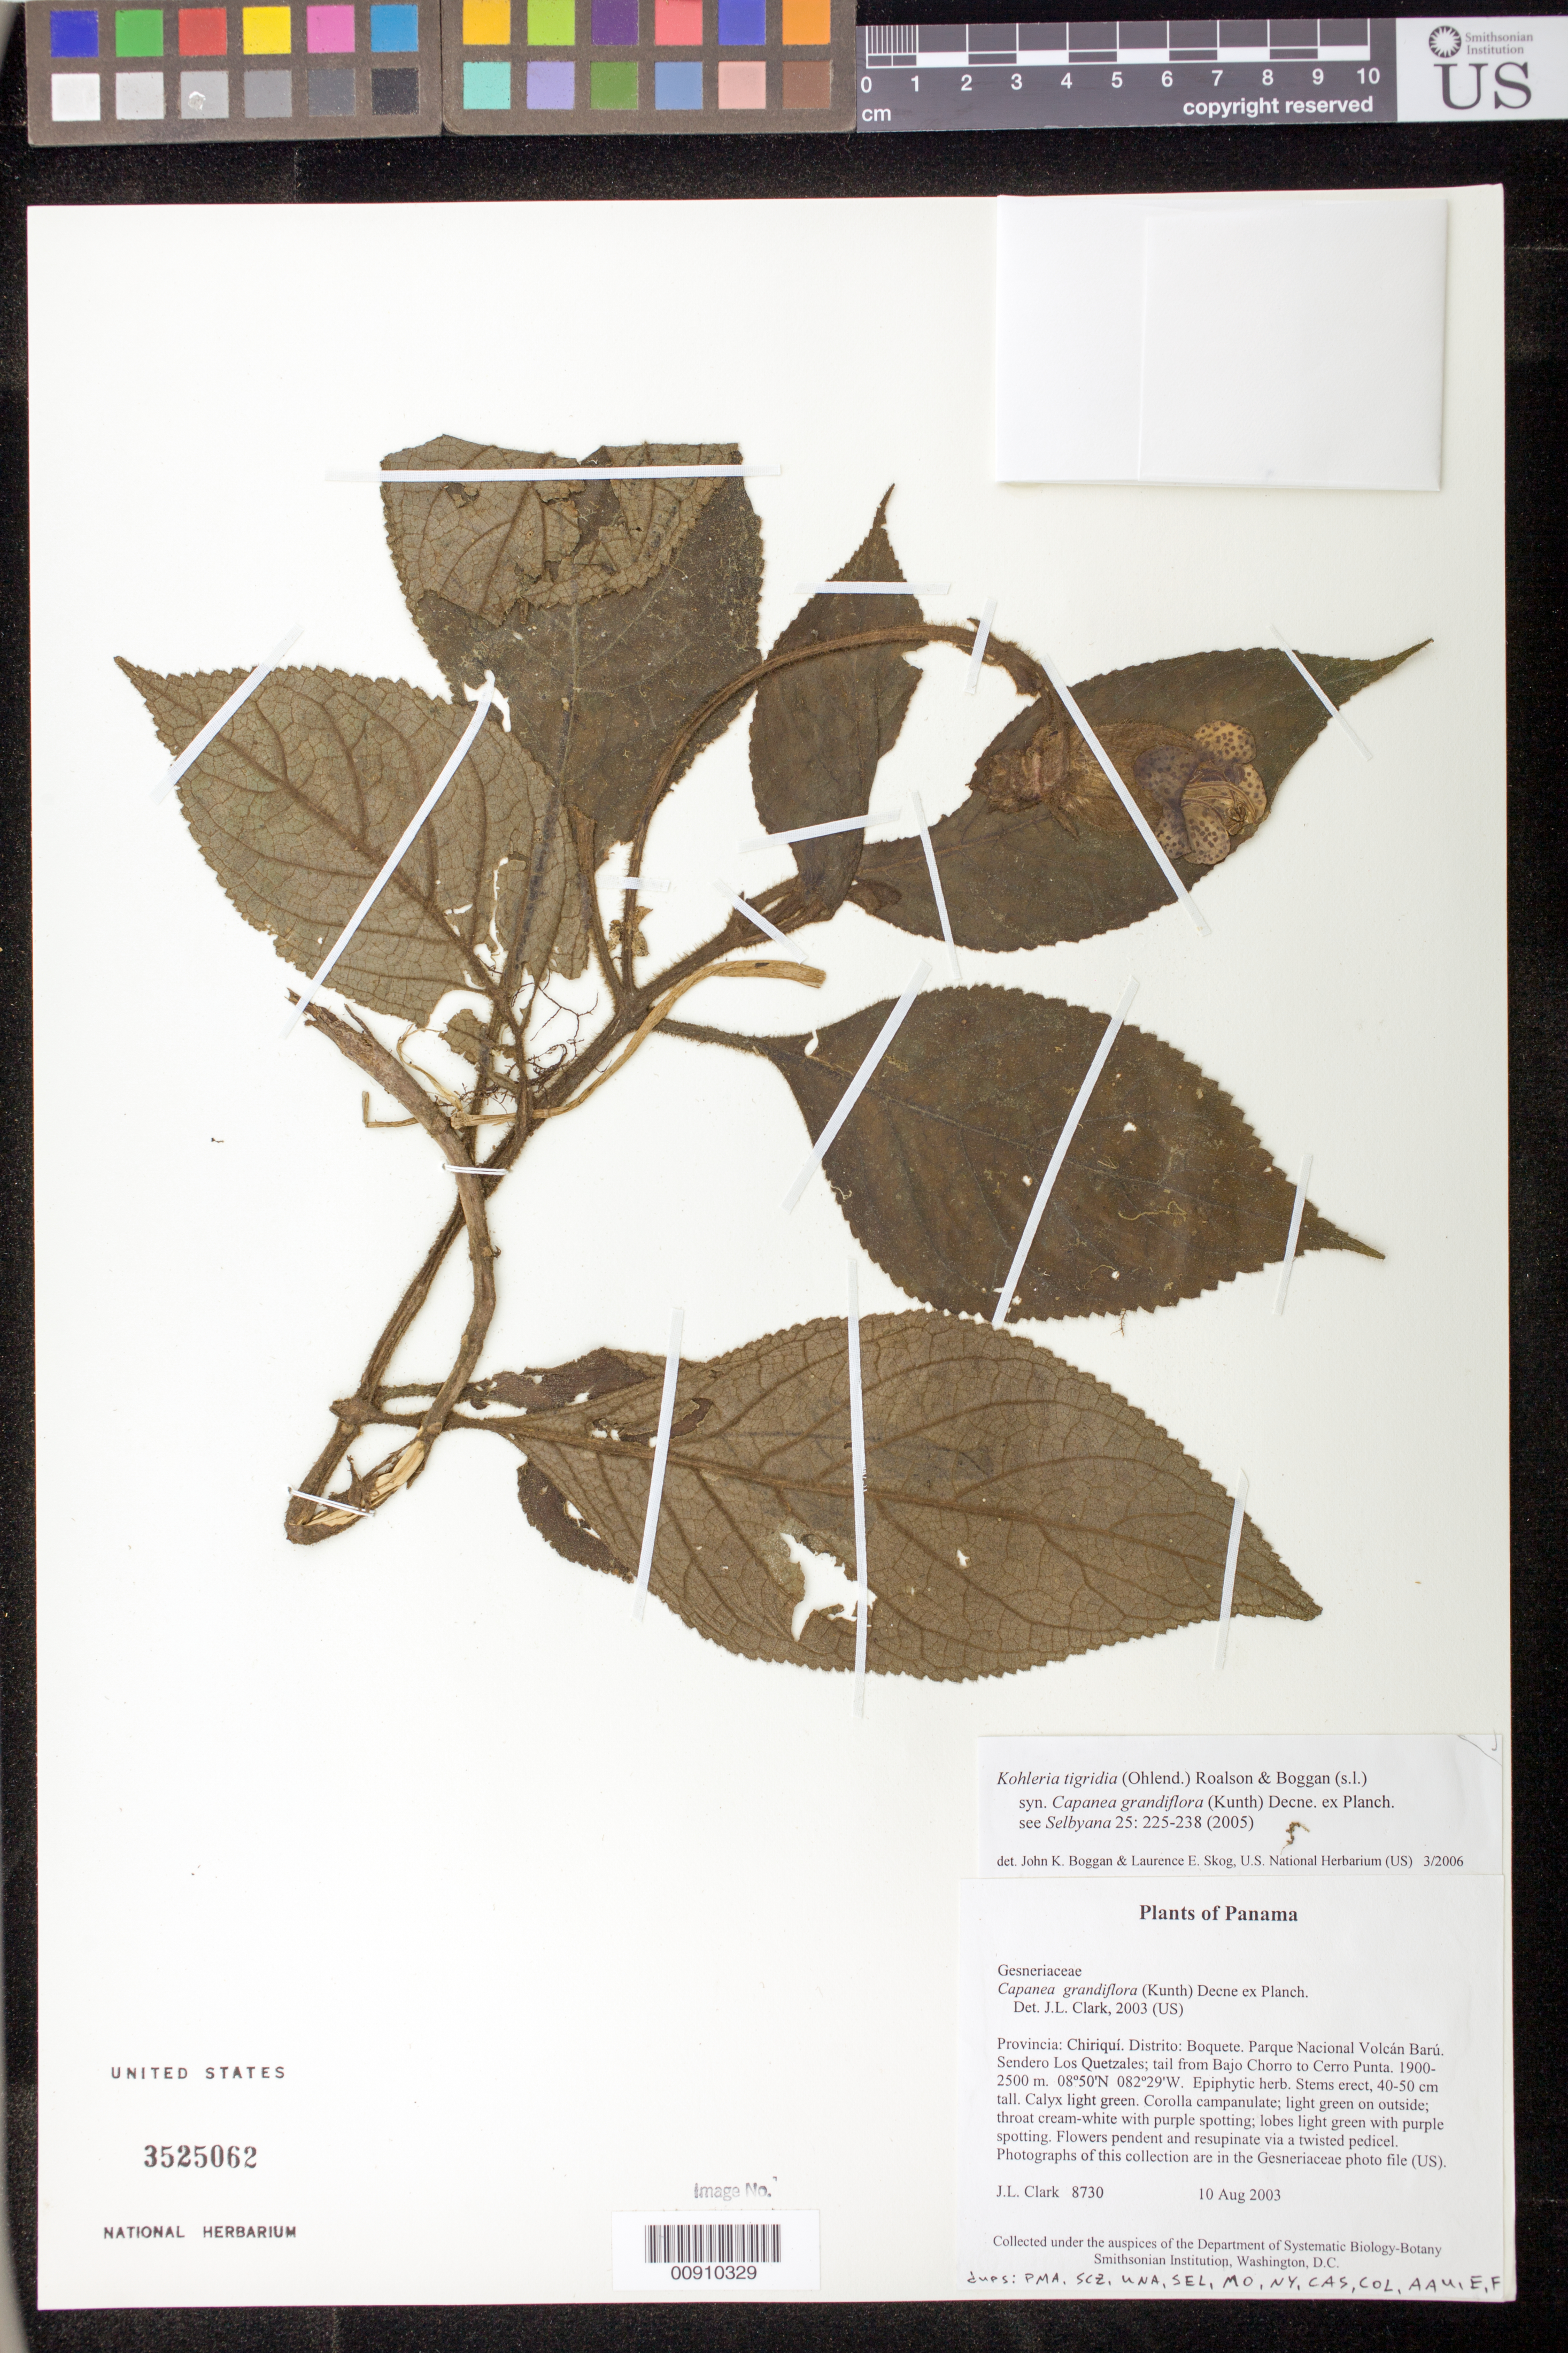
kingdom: Plantae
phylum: Tracheophyta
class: Magnoliopsida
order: Lamiales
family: Gesneriaceae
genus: Kohleria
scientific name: Kohleria tigridia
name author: (Ohlend.) Roalson & Boggan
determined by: Boggan, J. K.; Skog, L. E.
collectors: J. L. Clark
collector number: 8730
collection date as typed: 10 Aug 2003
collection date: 2003-08-10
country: Panama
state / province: Chiriquí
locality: Boquete. Parque Nacional Volcán Barú. Sendero Los Quetzales; tail from Bajo Chorro to Cerro Punta.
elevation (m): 1900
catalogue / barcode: US 3525062